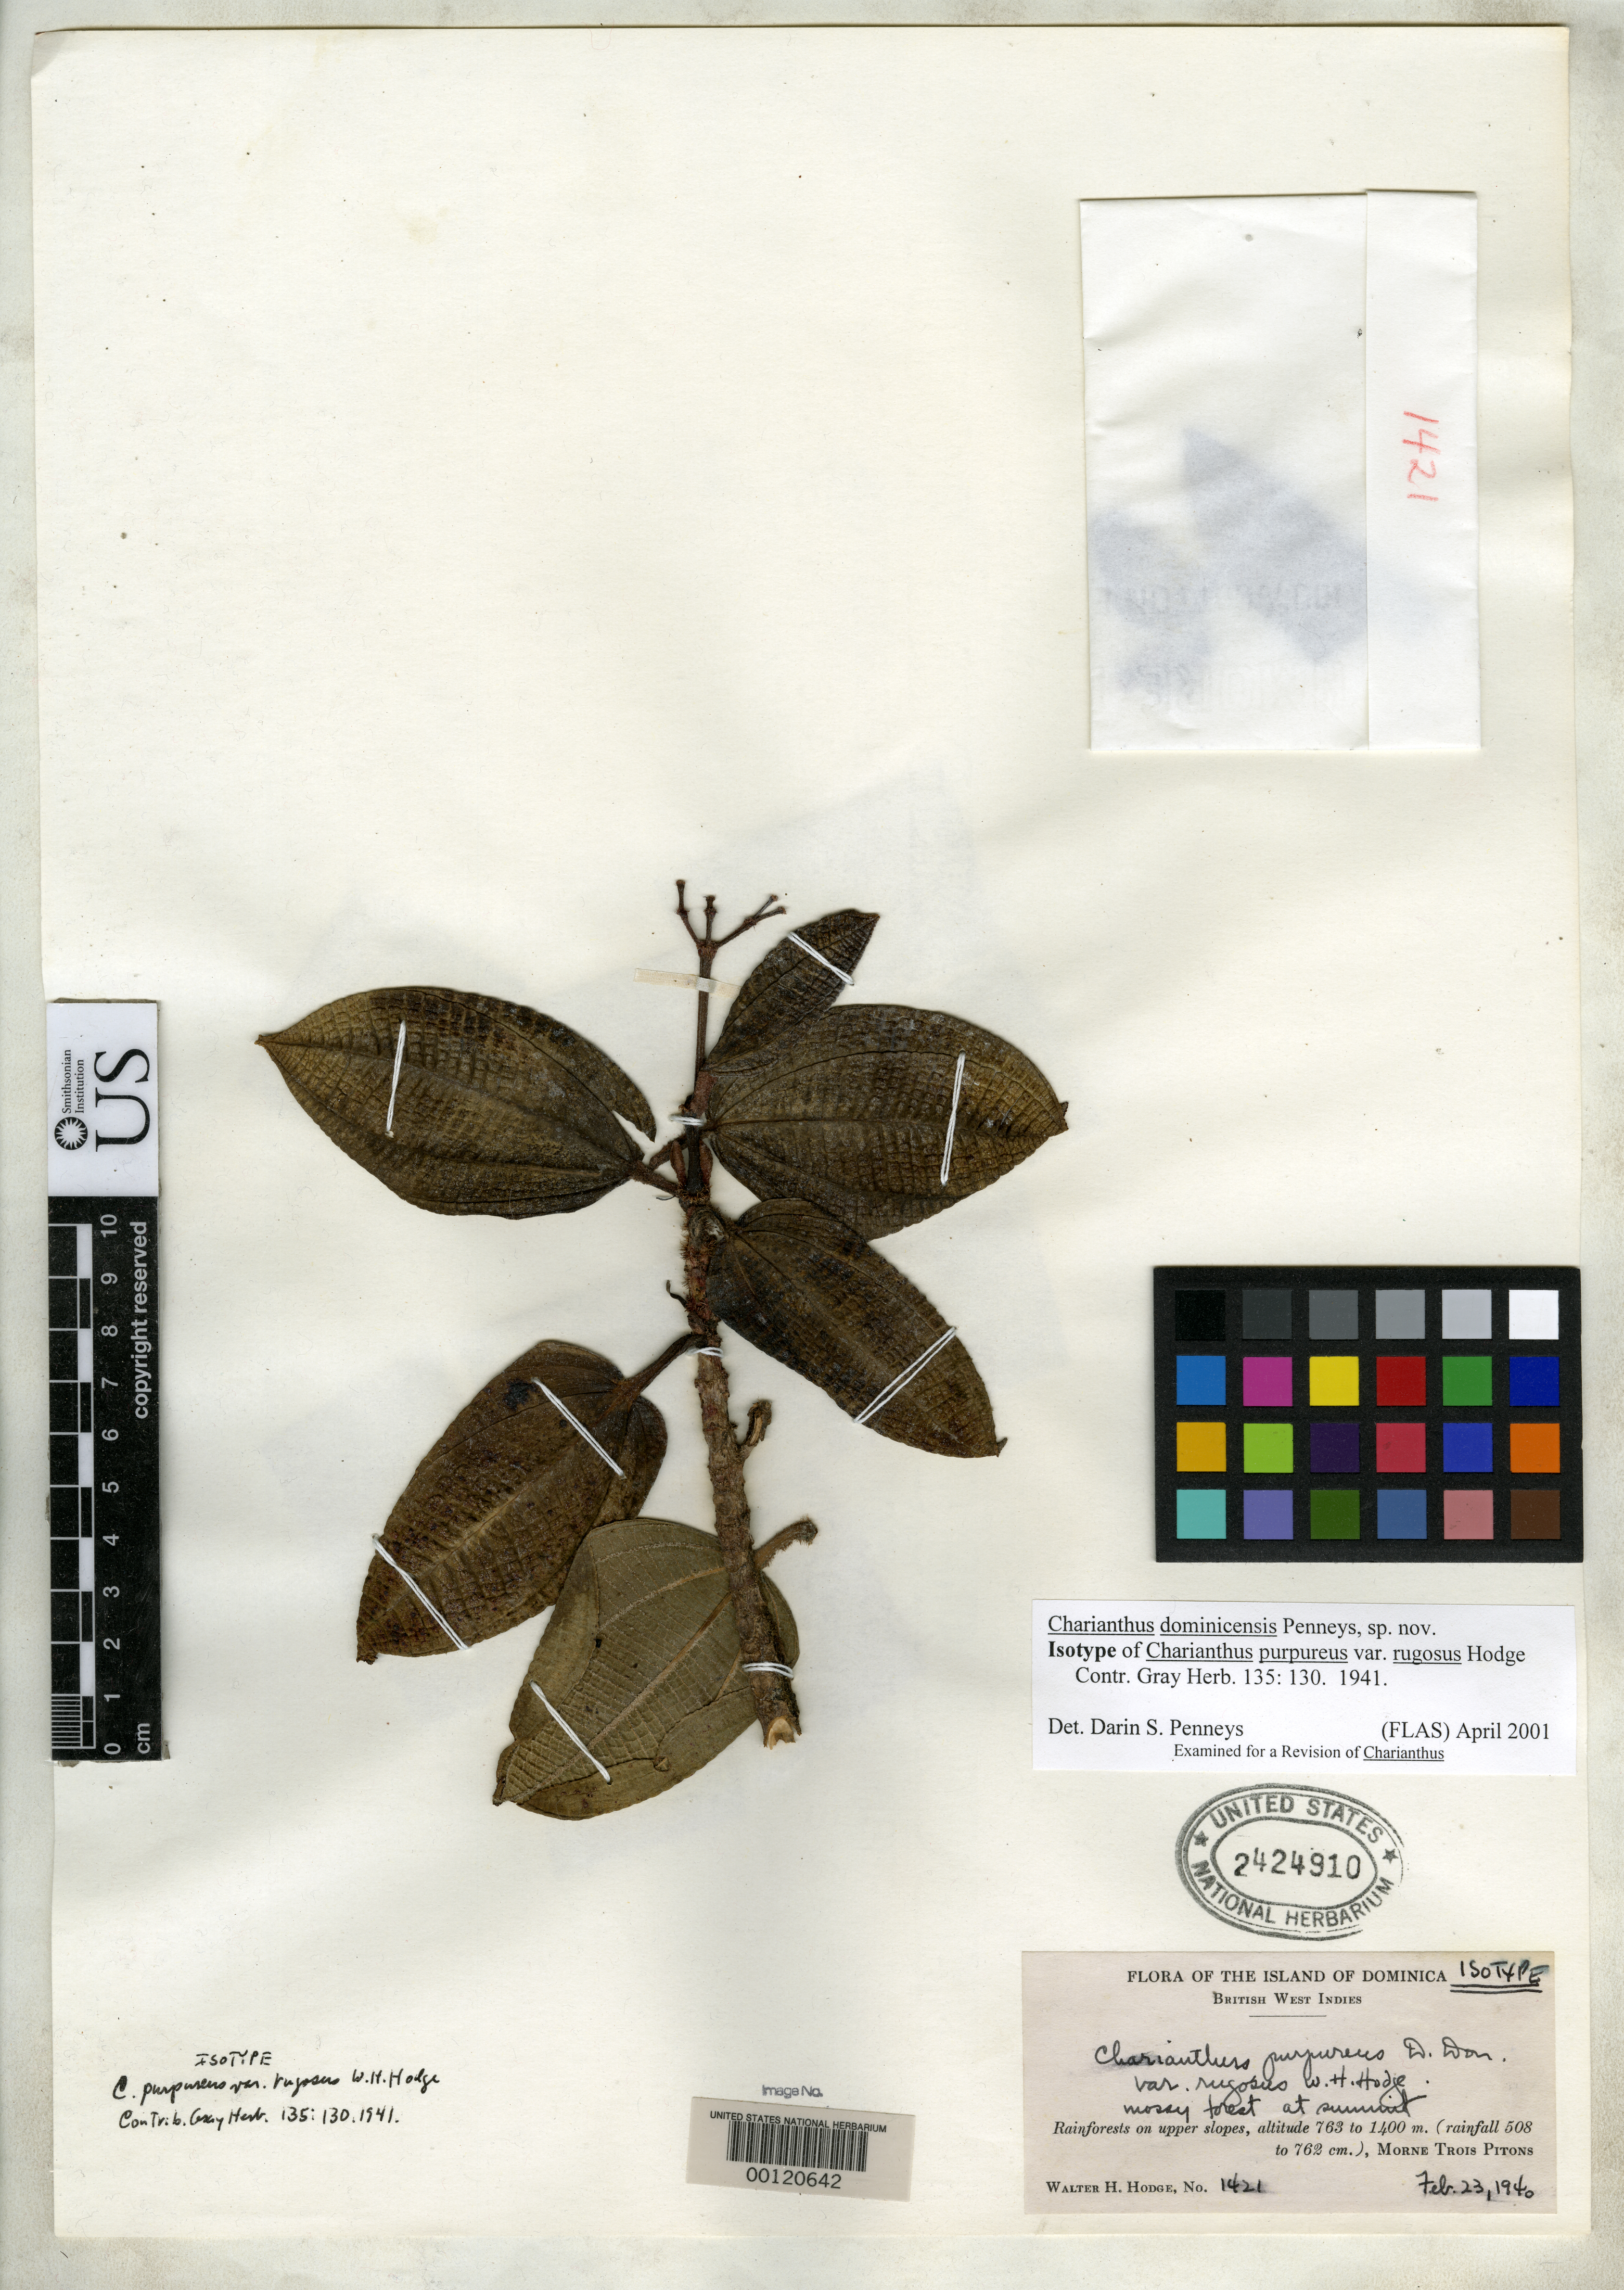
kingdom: Plantae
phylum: Tracheophyta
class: Magnoliopsida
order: Myrtales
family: Melastomataceae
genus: Charianthus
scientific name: Charianthus purpureus var. rugosus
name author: Hodge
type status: Isotype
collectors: W. Hodge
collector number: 1421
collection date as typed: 23 Feb 1940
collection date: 1940-02-23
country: Dominica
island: Dominica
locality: Morne Trois Pitons, summit.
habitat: Mossy forest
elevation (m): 763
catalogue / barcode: US 2424910